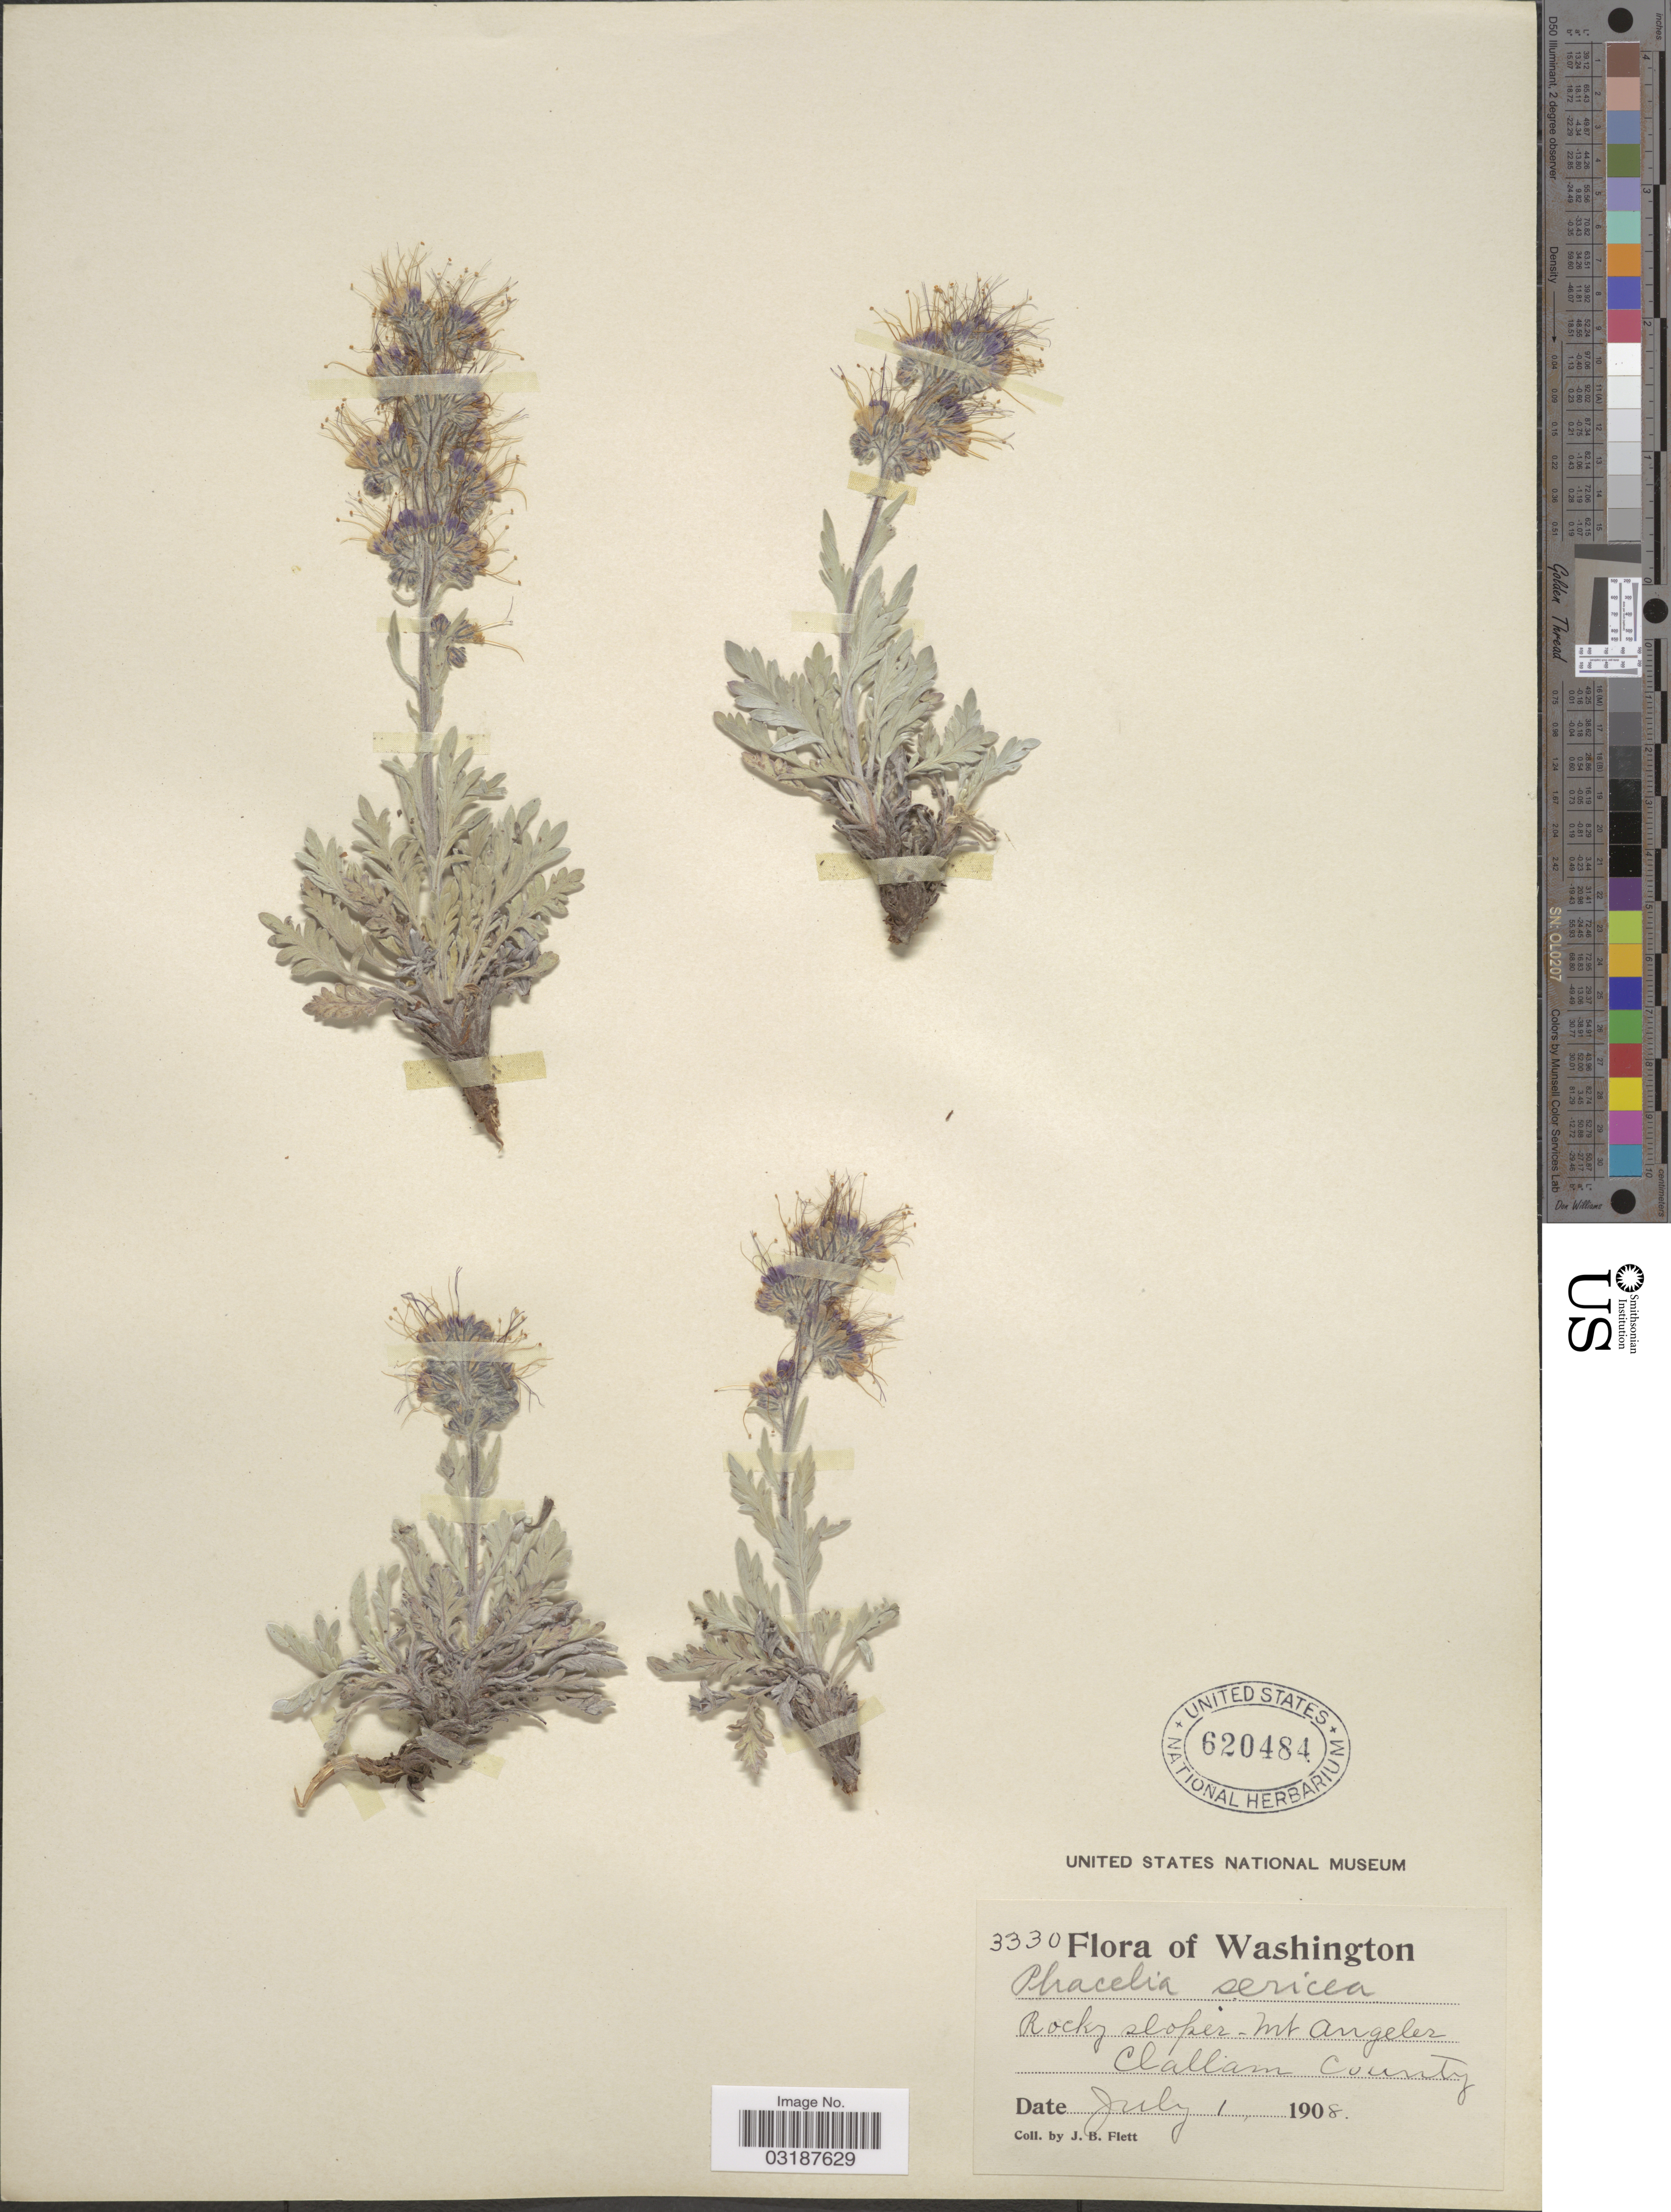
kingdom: Plantae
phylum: Tracheophyta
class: Magnoliopsida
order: Boraginales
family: Hydrophyllaceae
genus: Phacelia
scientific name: Phacelia sericea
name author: (Graham) A. Gray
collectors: J. Flett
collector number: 3330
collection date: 1908-07-01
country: United States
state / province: Washington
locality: Rocky slopes - Mt Angeles. Clallam Country.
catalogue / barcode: US 620484